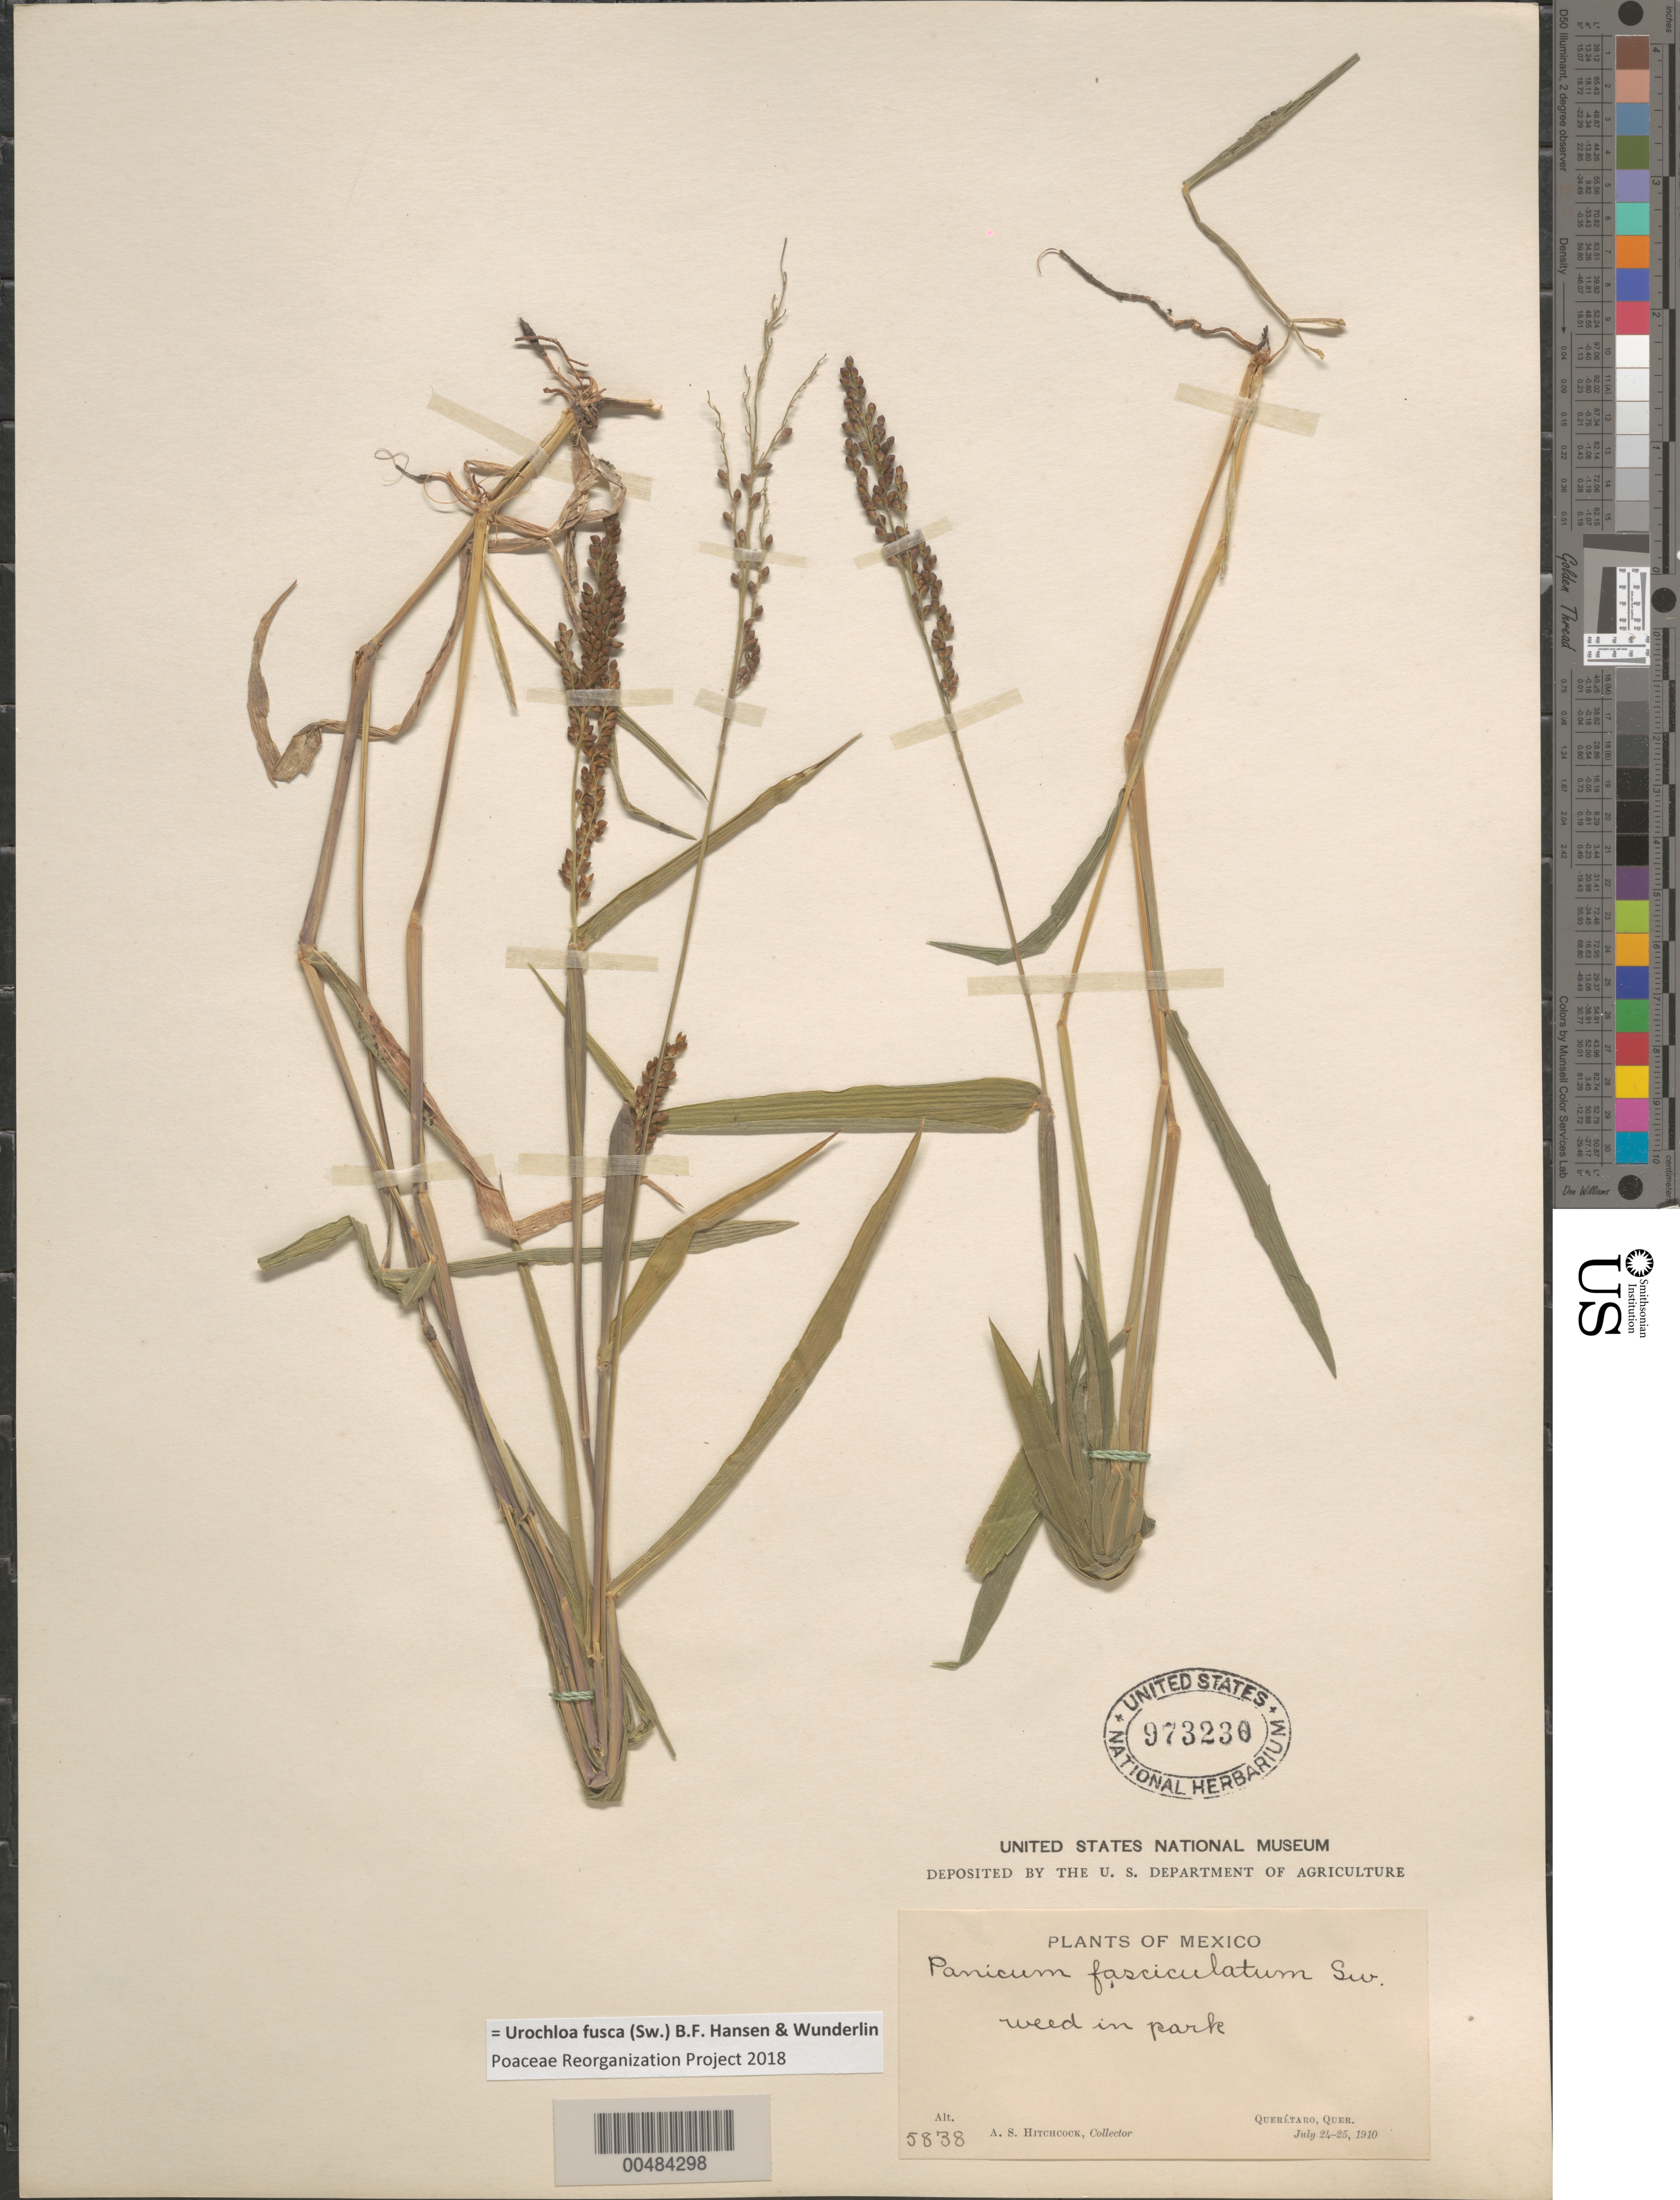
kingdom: Plantae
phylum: Tracheophyta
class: Liliopsida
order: Poales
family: Poaceae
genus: Brachiaria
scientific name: Brachiaria fasciculata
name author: (Sw.) Parodi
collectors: A. S. Hitchcock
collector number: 5838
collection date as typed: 24 Jul 1910 to 25 Jul 1910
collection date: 1910-07-24/1910-07-25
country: Mexico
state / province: Querétaro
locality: Quer‚taro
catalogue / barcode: US 973230